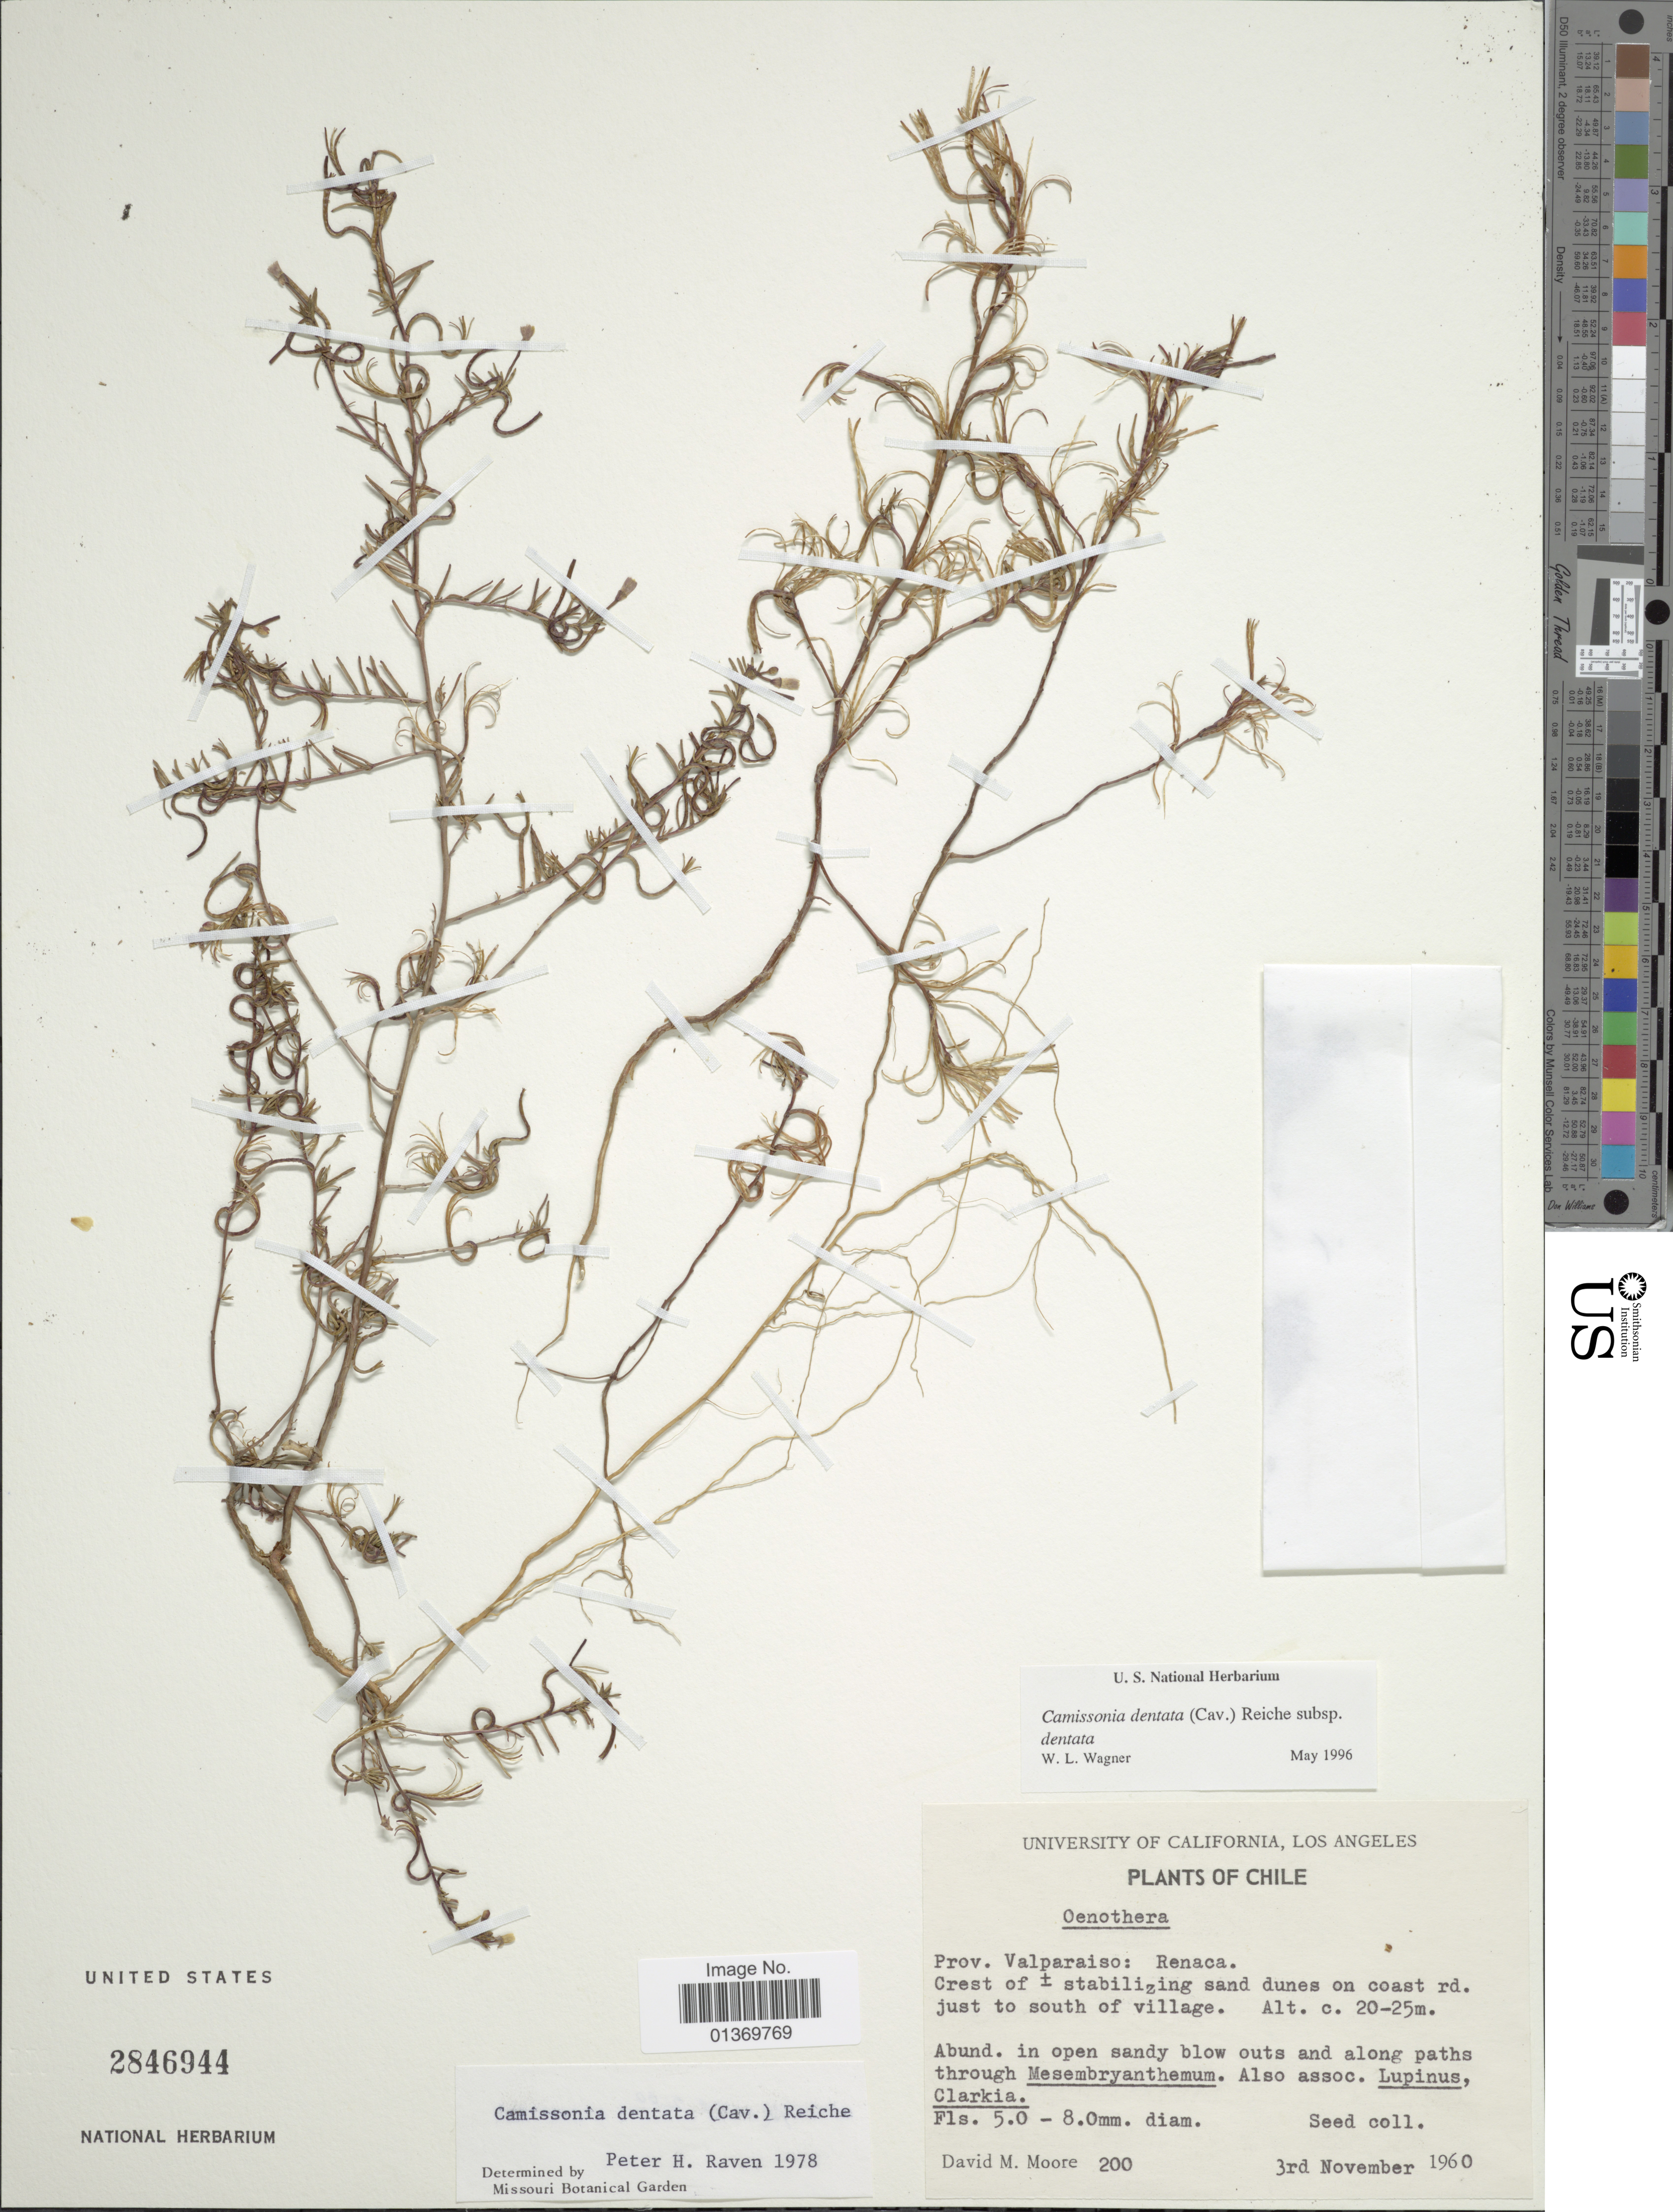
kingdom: Plantae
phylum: Tracheophyta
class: Magnoliopsida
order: Myrtales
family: Onagraceae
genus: Camissonia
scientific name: Camissonia dentata subsp. dentata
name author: (Cav.) Reiche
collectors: D. Moore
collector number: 200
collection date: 1960-11-03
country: Chile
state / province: Valparaíso (V)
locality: Renaca. Crest of ± stabilizing sand dunes on coast rd. just to south of village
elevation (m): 20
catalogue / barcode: US 2846944